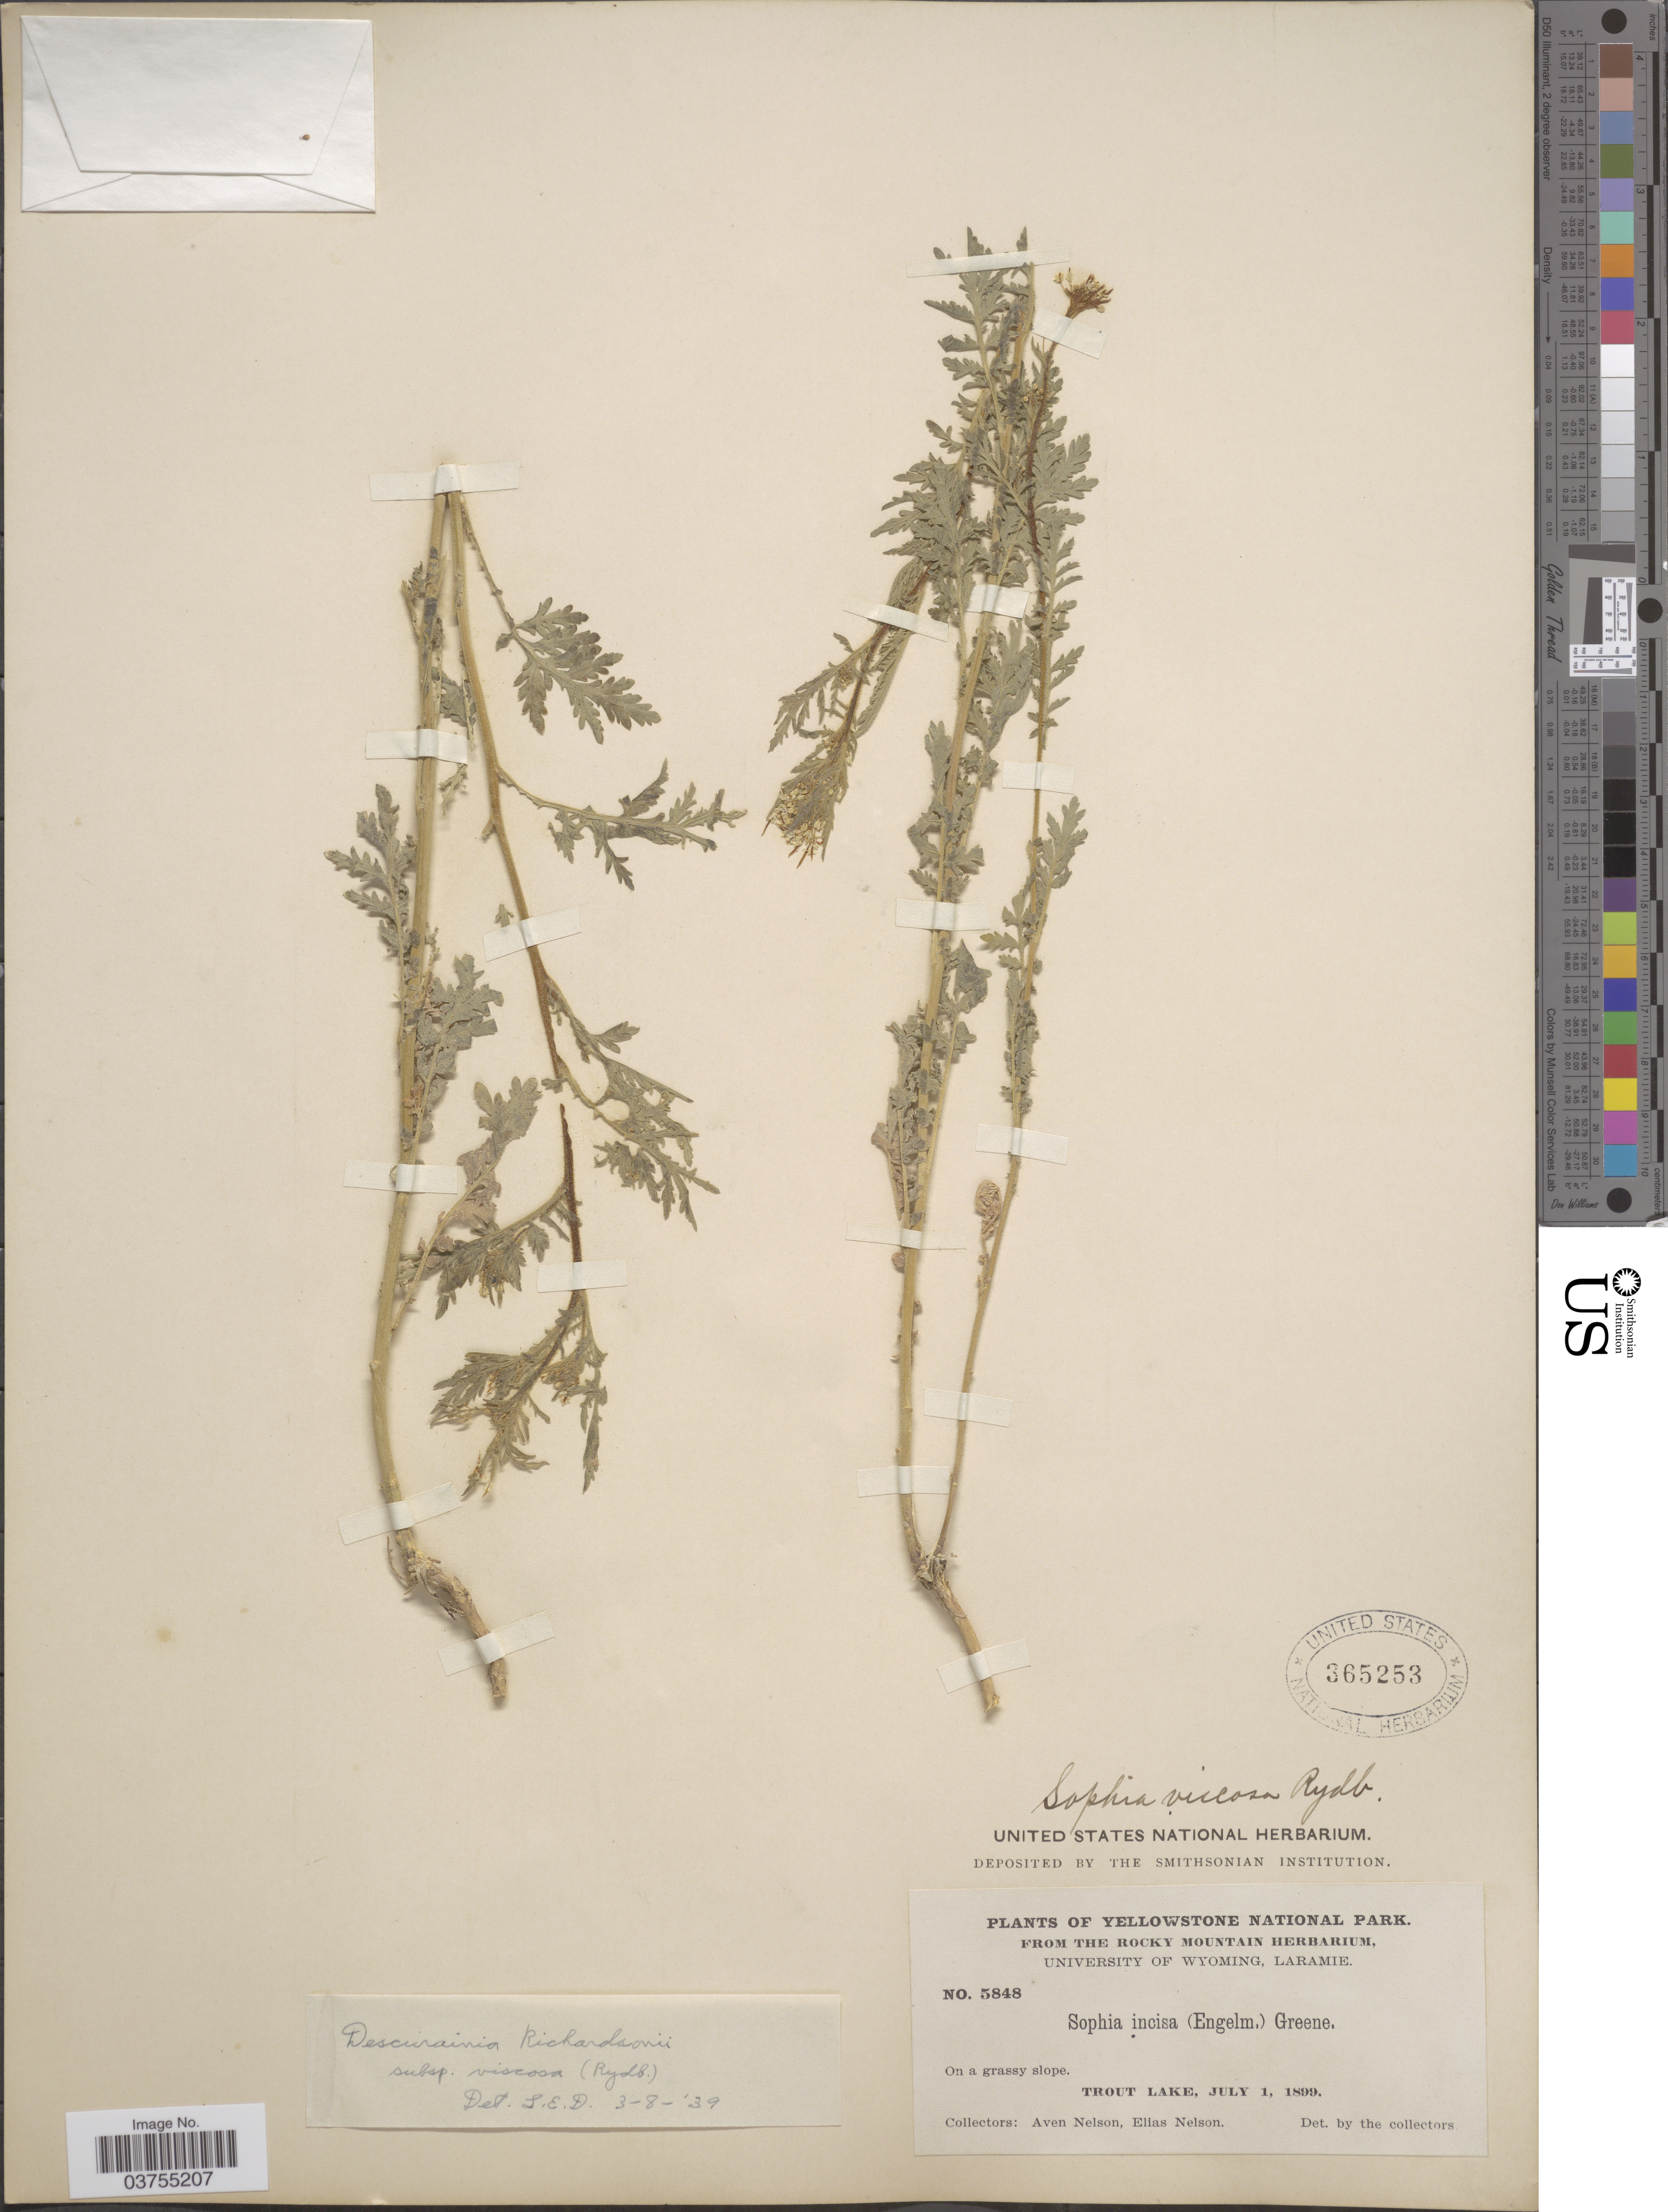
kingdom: Plantae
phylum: Tracheophyta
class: Magnoliopsida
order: Brassicales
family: Brassicaceae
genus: Descurainia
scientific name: Descurainia richardsonii subsp. viscosa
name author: (Rydb.) Detling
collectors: A. Nelson & E. Nelson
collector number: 5848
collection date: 1899-07-01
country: United States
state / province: Wyoming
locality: Yellowstone National Park. Trout Lake.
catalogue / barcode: US 365253